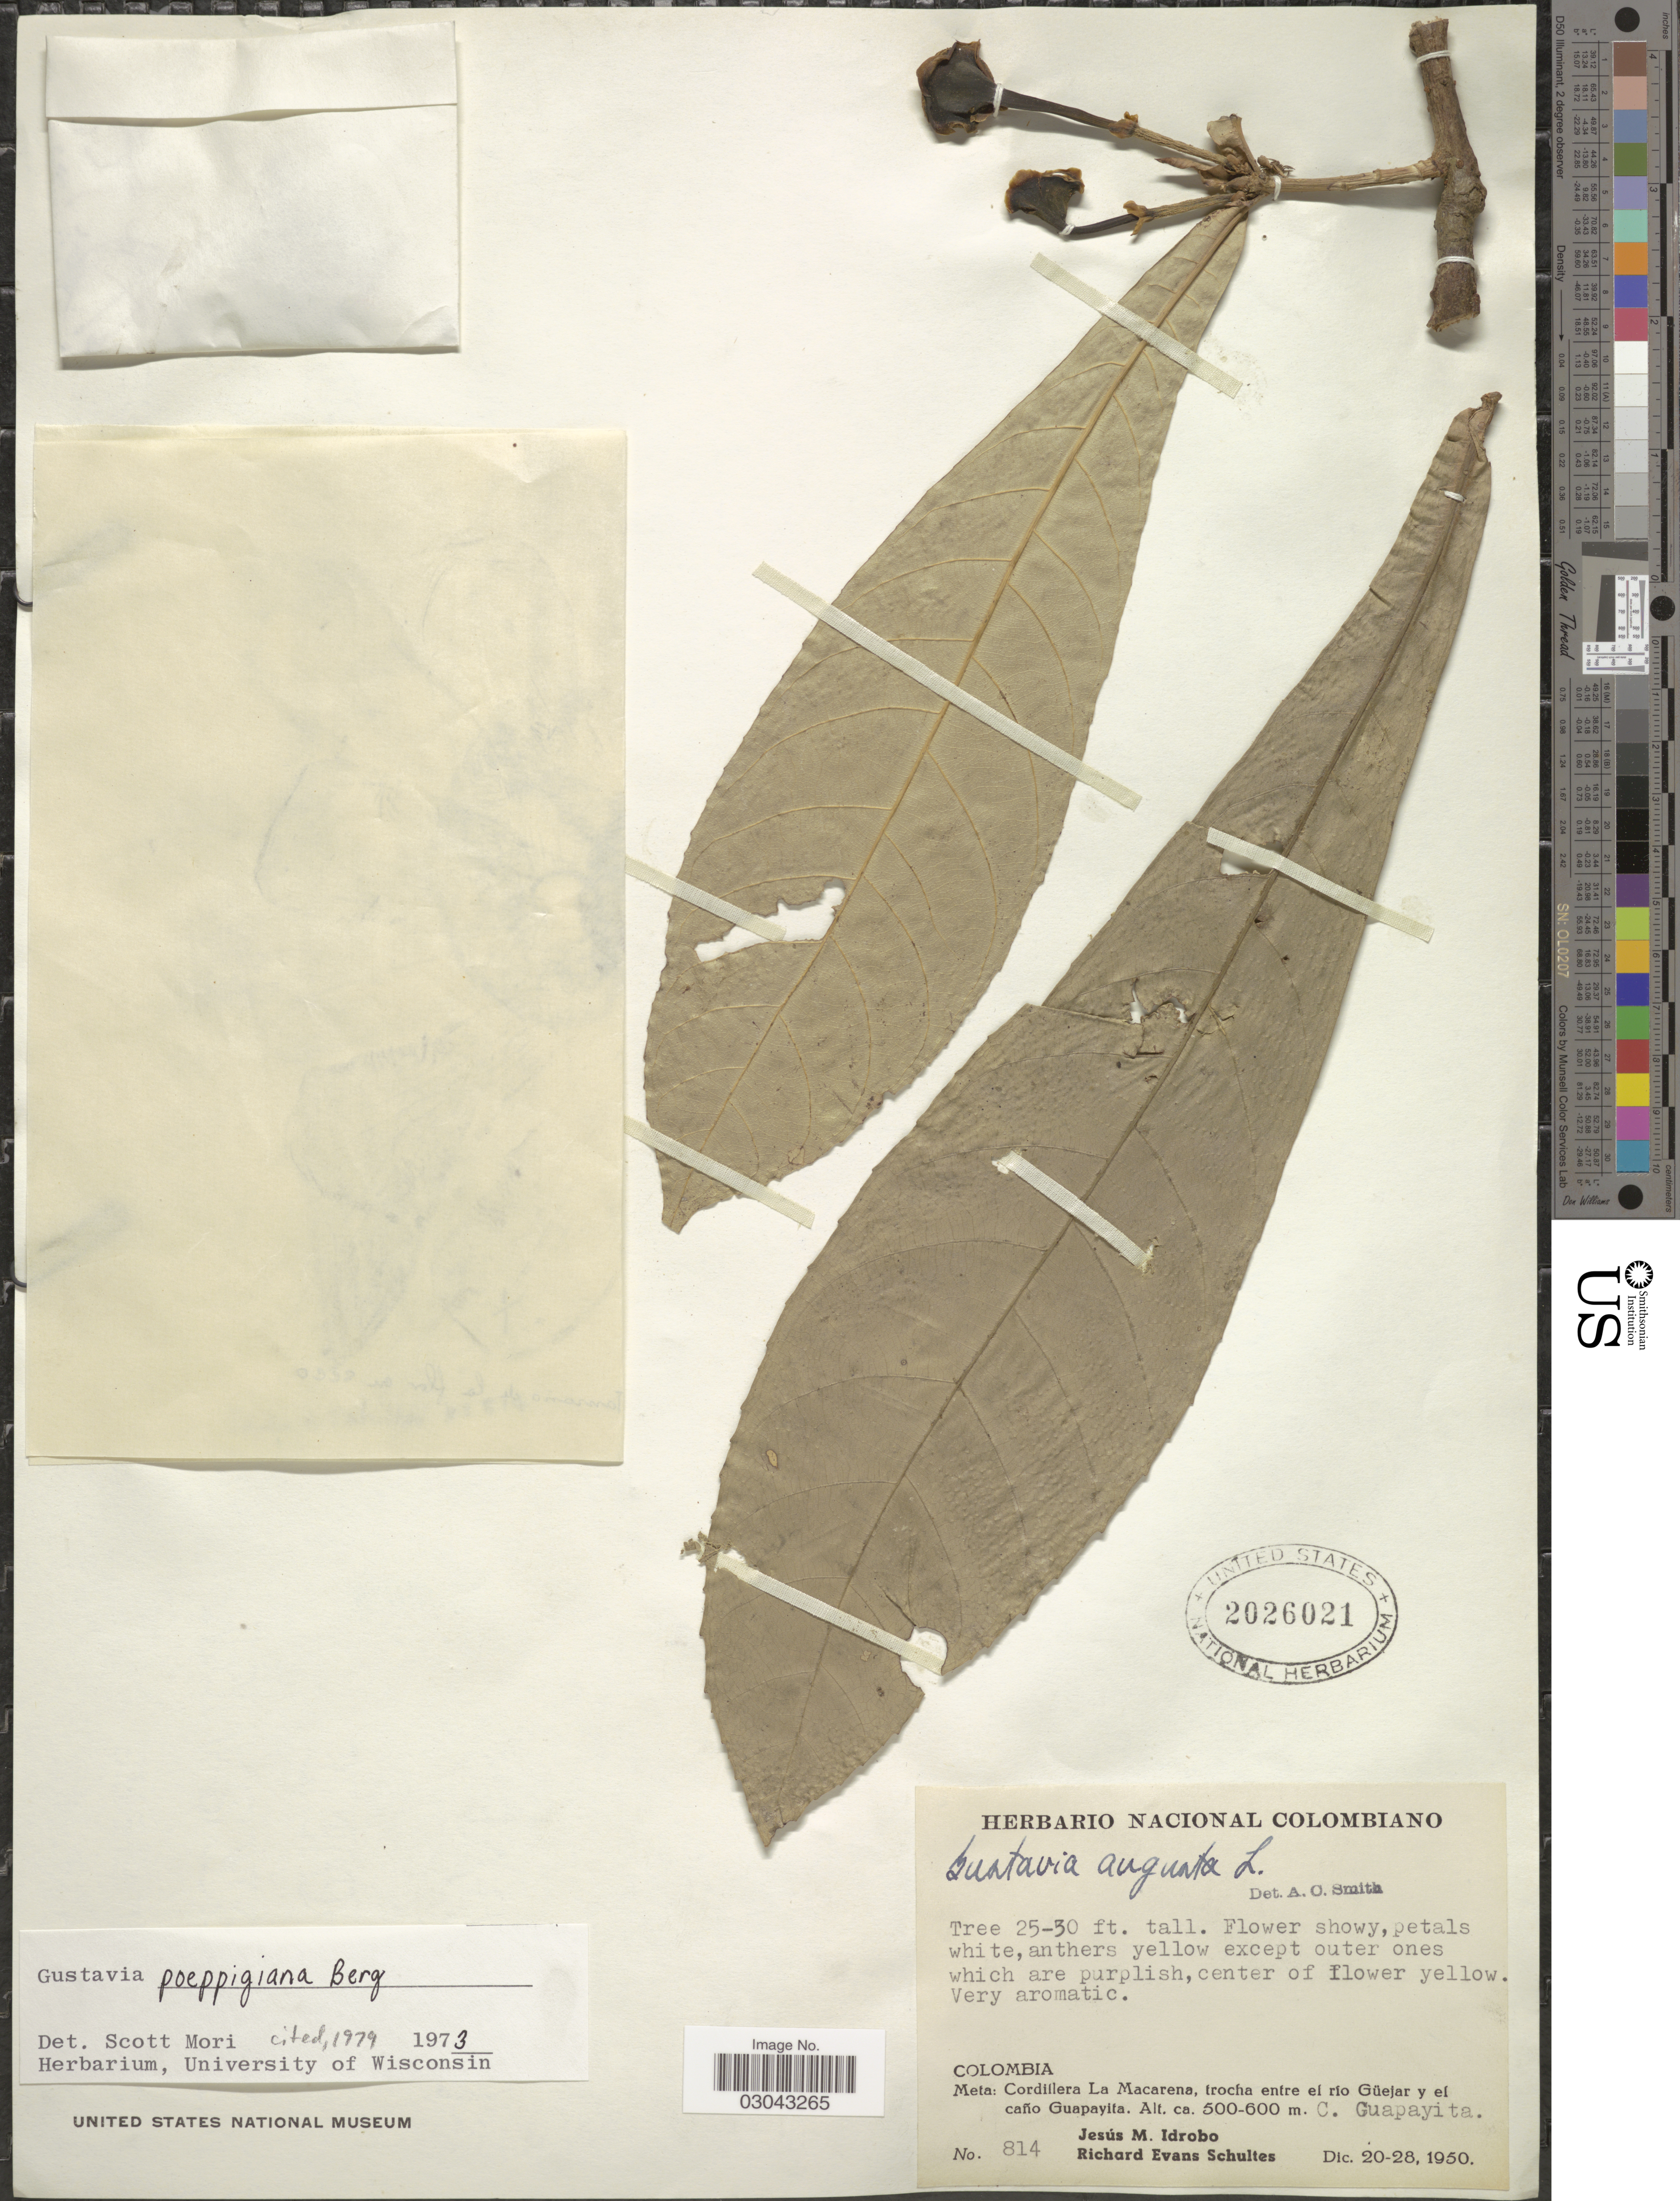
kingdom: Plantae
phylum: Tracheophyta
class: Magnoliopsida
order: Ericales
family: Lecythidaceae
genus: Gustavia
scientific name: Gustavia poeppigiana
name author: O. Berg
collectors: J. M. Idrobo & R. E. Schultes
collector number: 814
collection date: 1950-12-20/1950-12-28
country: Colombia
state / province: Meta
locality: Cordillera La Macarena, trochá entre el río Güejar y el caño Guapayita, C. Guapayita.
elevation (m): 500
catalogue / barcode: US 2026021